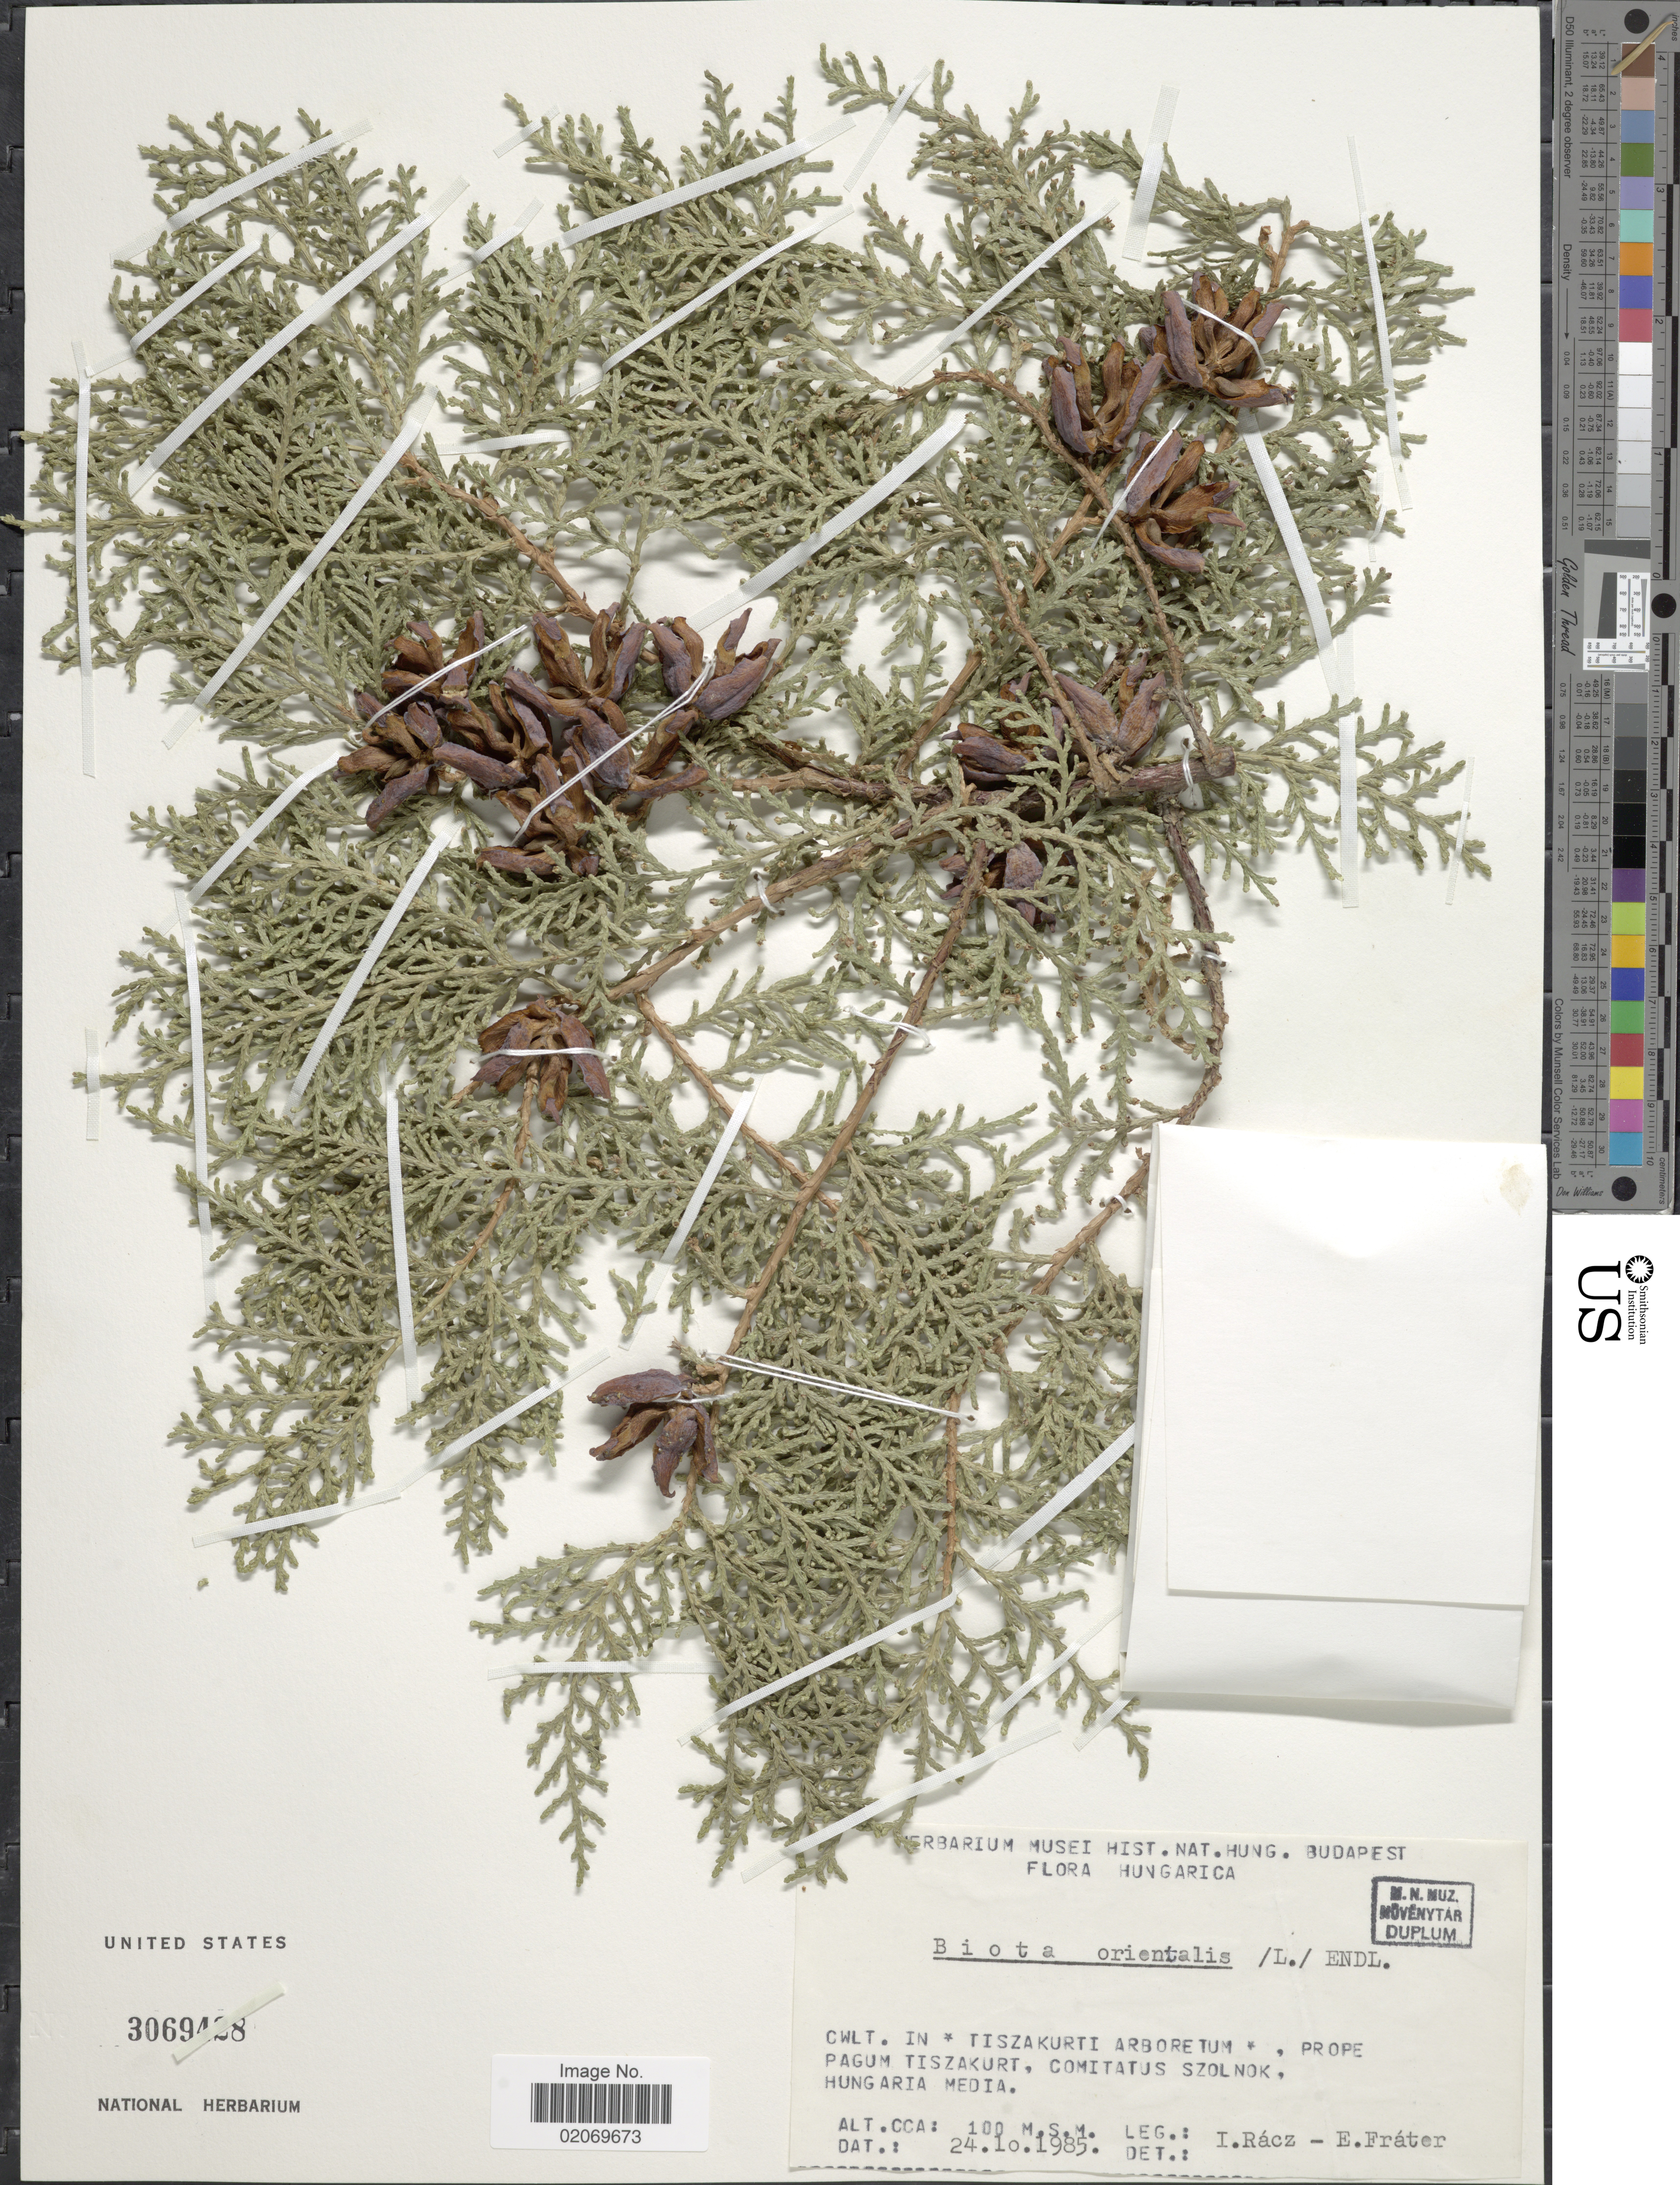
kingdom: Plantae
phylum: Tracheophyta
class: Pinopsida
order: Pinales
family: Cupressaceae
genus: Thuja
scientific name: Thuja orientalis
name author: L.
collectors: I. Rácz & E. Fráter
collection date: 1985-10-24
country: Hungary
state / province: Szolnok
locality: Tiszakuri Arboretum , prope Pagum Tiszakuri, Comitatus Szolnok, Hungaria Media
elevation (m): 100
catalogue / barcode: US 3069428